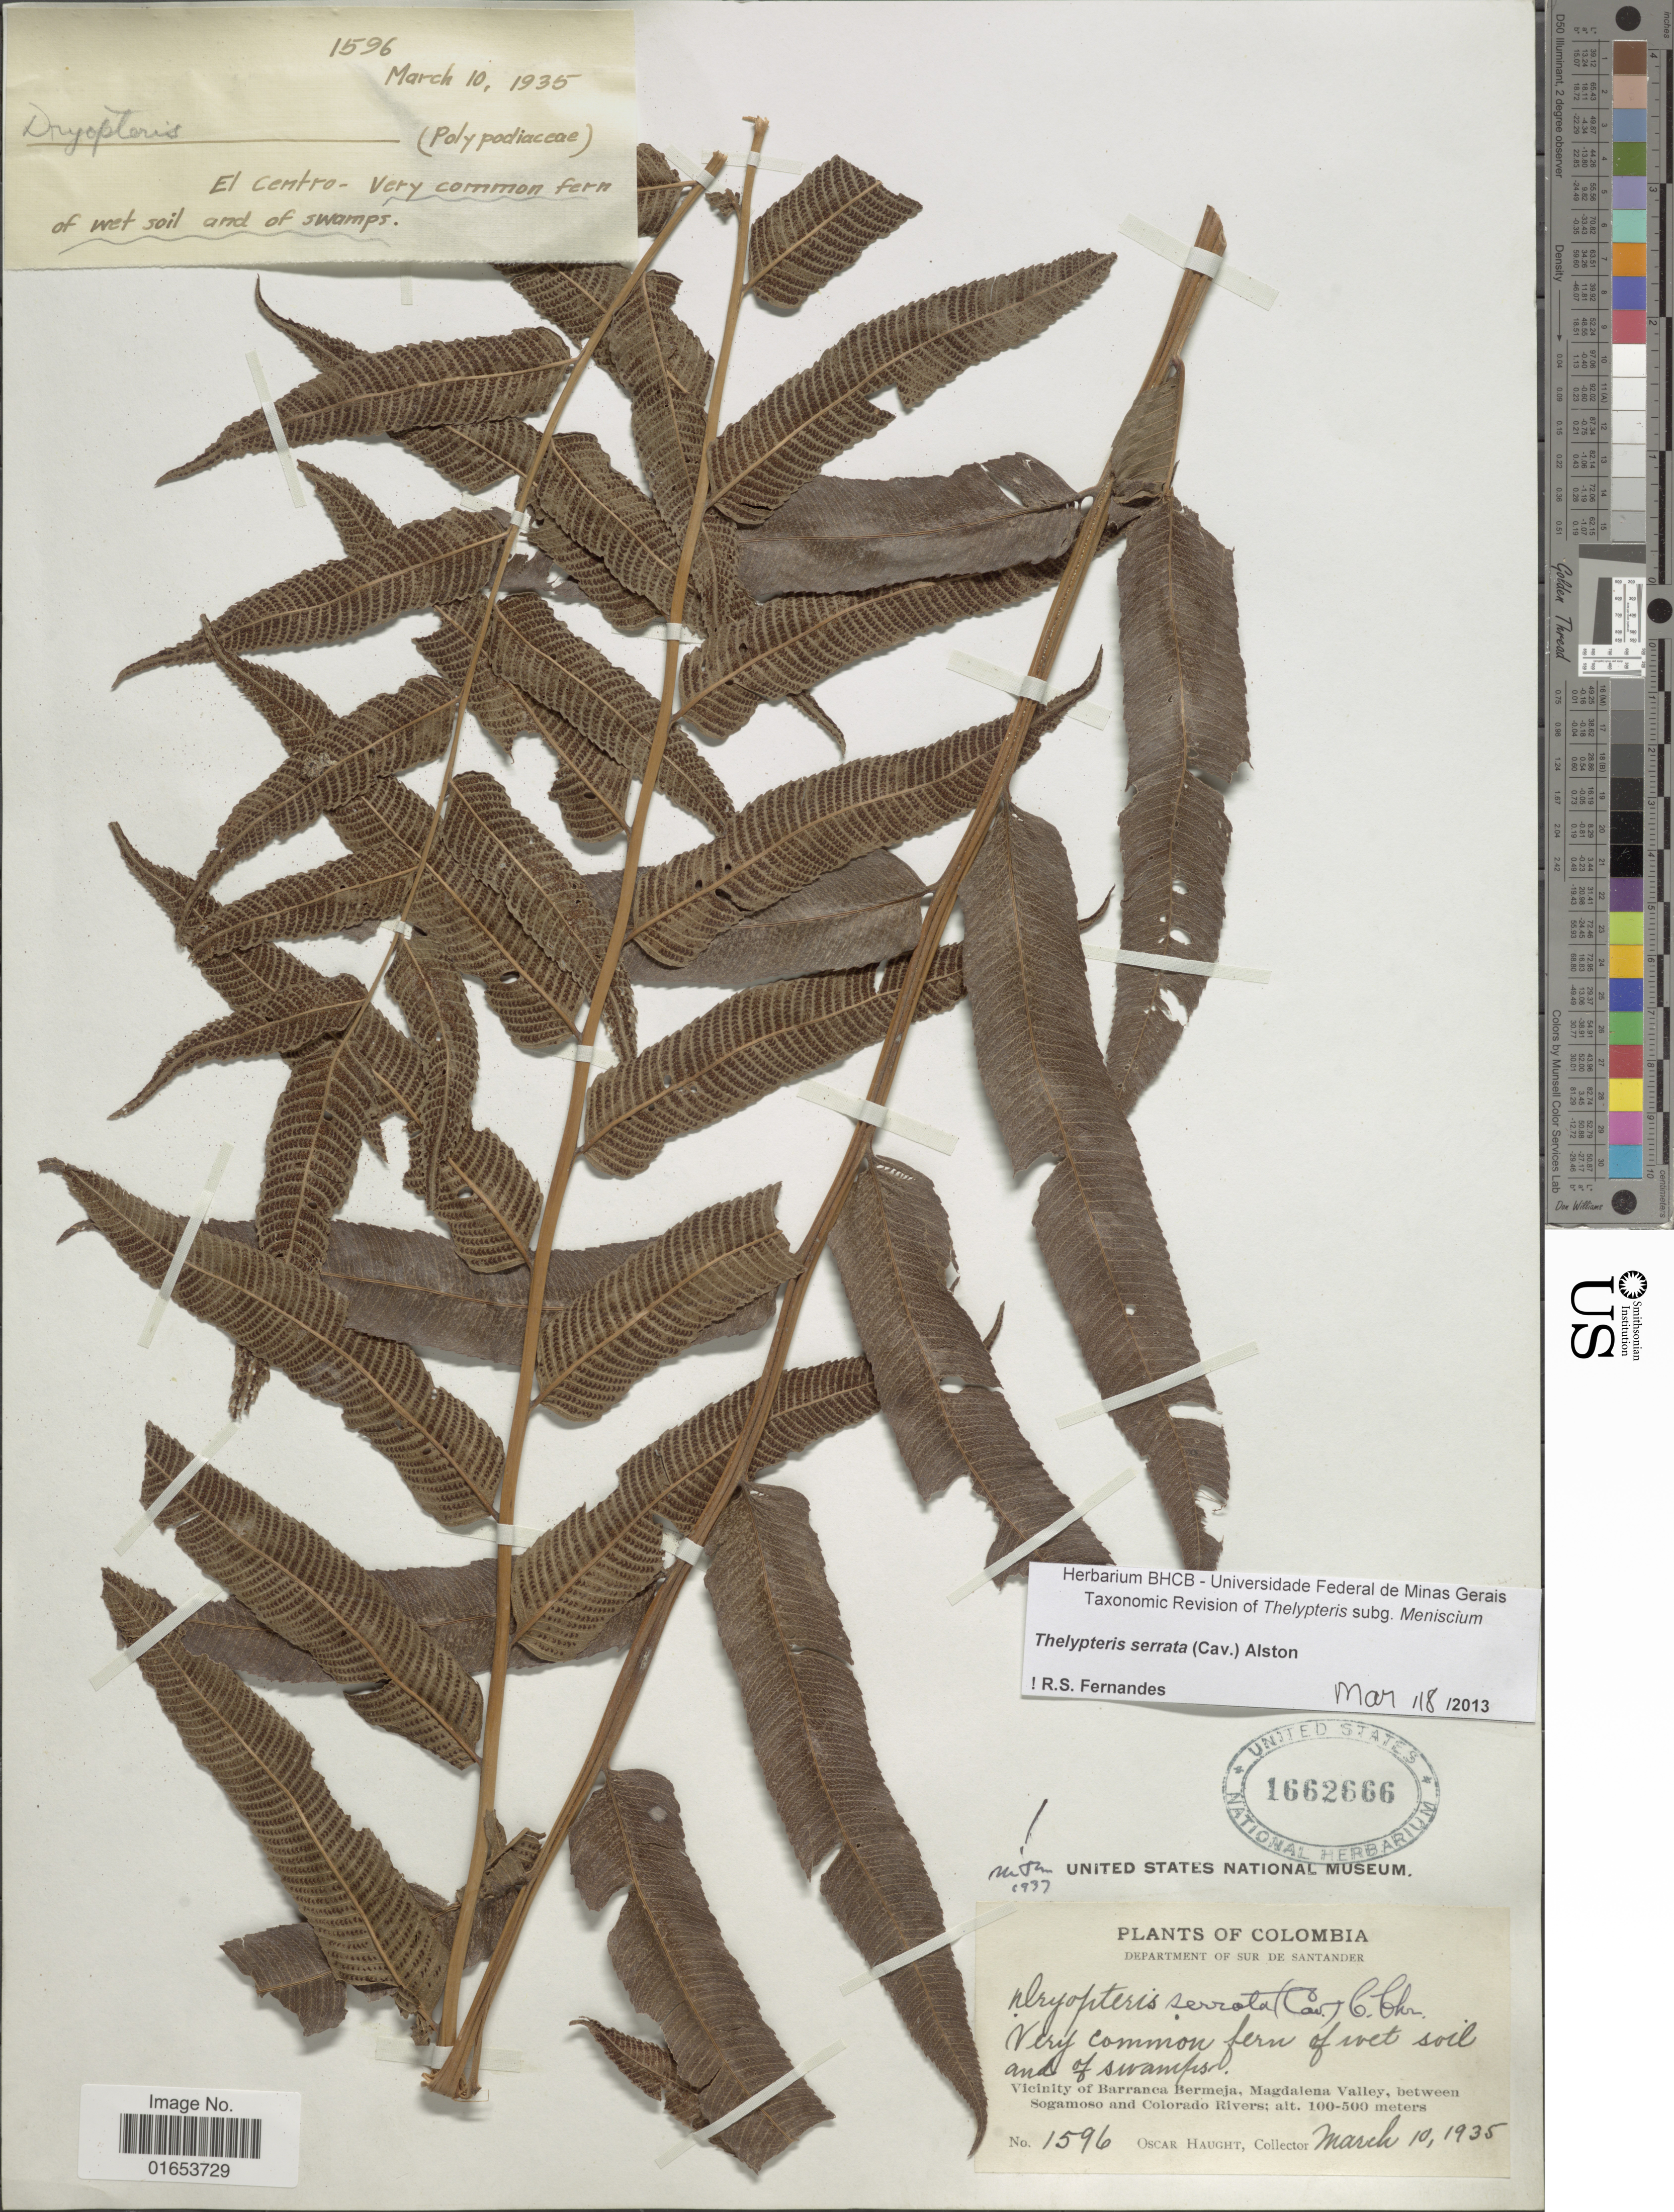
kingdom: Plantae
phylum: Tracheophyta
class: Polypodiopsida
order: Polypodiales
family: Thelypteridaceae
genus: Meniscium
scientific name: Meniscium serratum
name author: Cav.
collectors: O. Haught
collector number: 1596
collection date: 1935-03-10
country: Colombia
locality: Sur de Santander. Vicinity of Barranca Bermeja, Magdalena Valley, between Sogamoso and Colorado Rivers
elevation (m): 100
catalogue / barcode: US 1662666